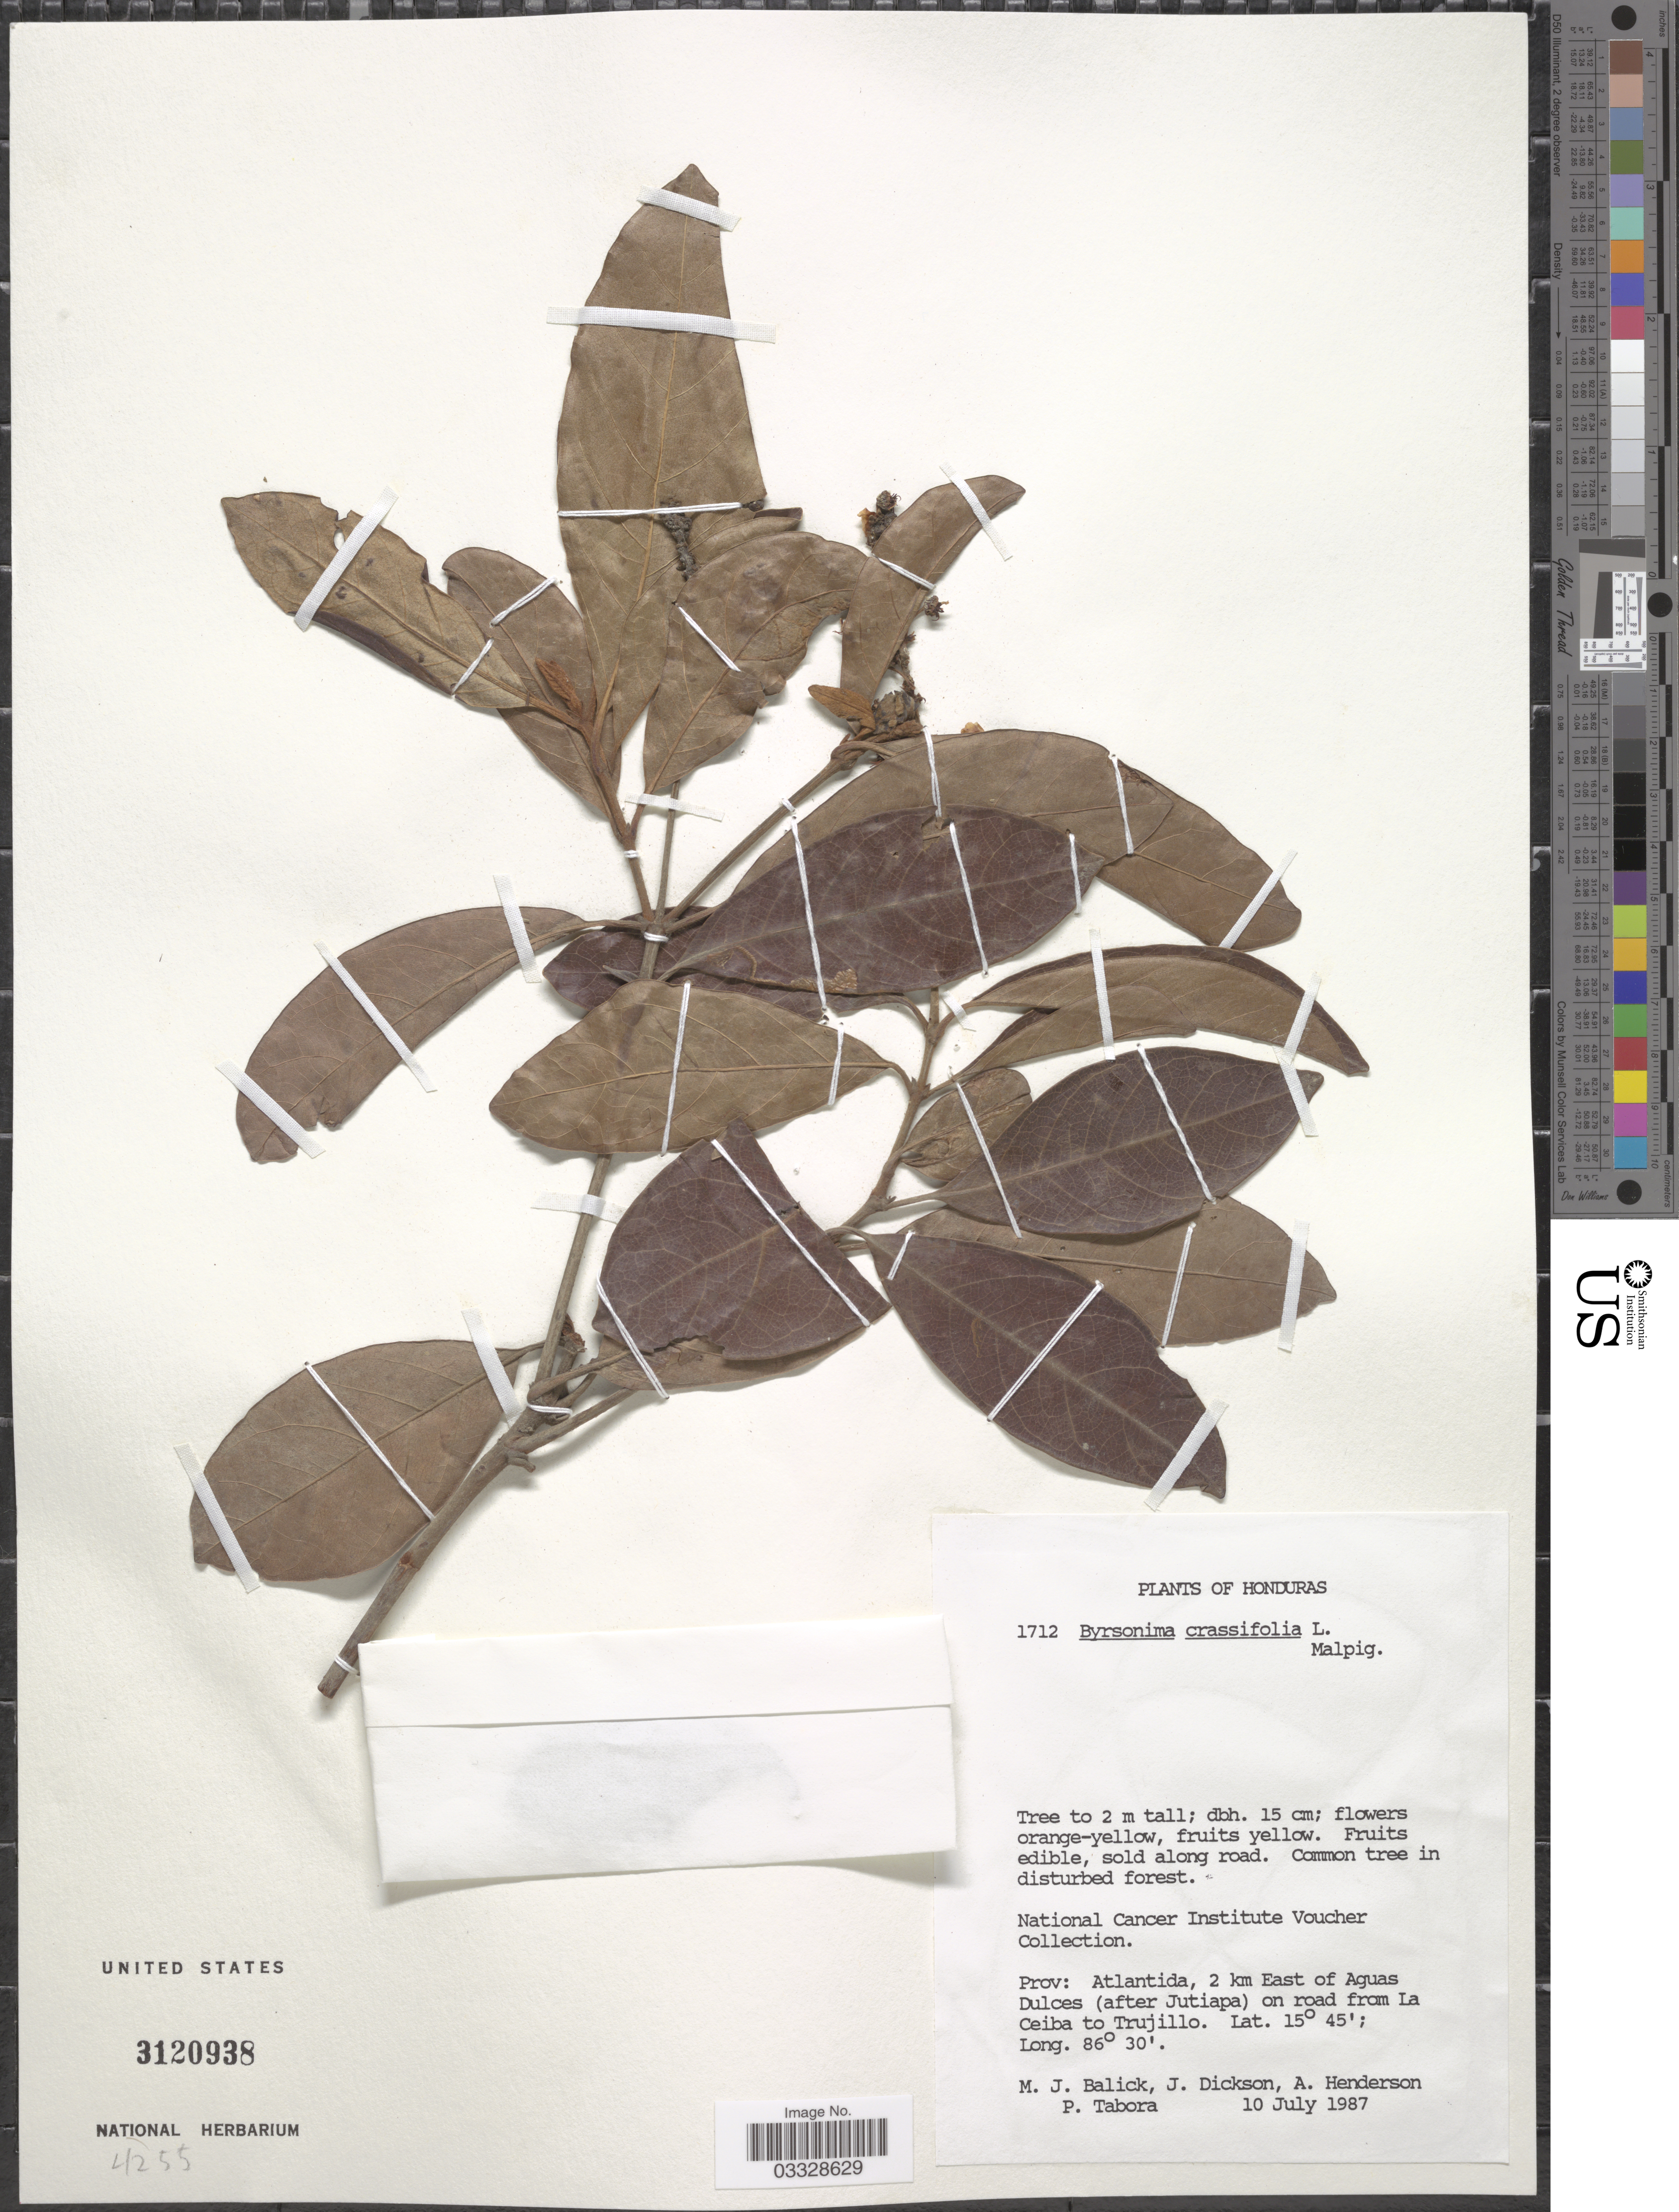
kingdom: Plantae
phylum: Tracheophyta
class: Magnoliopsida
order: Malpighiales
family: Malpighiaceae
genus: Byrsonima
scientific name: Byrsonima crassifolia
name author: (L.) Kunth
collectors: M. J. Balick, J. Dickson, A. Henderson & P. Tabora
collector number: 1712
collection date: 1987-07-10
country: Honduras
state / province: Atlántida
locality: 2 km East of Aguas Dulces (after Jutiapa) on road from La Ceiba to Trujillo.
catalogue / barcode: US 3120938